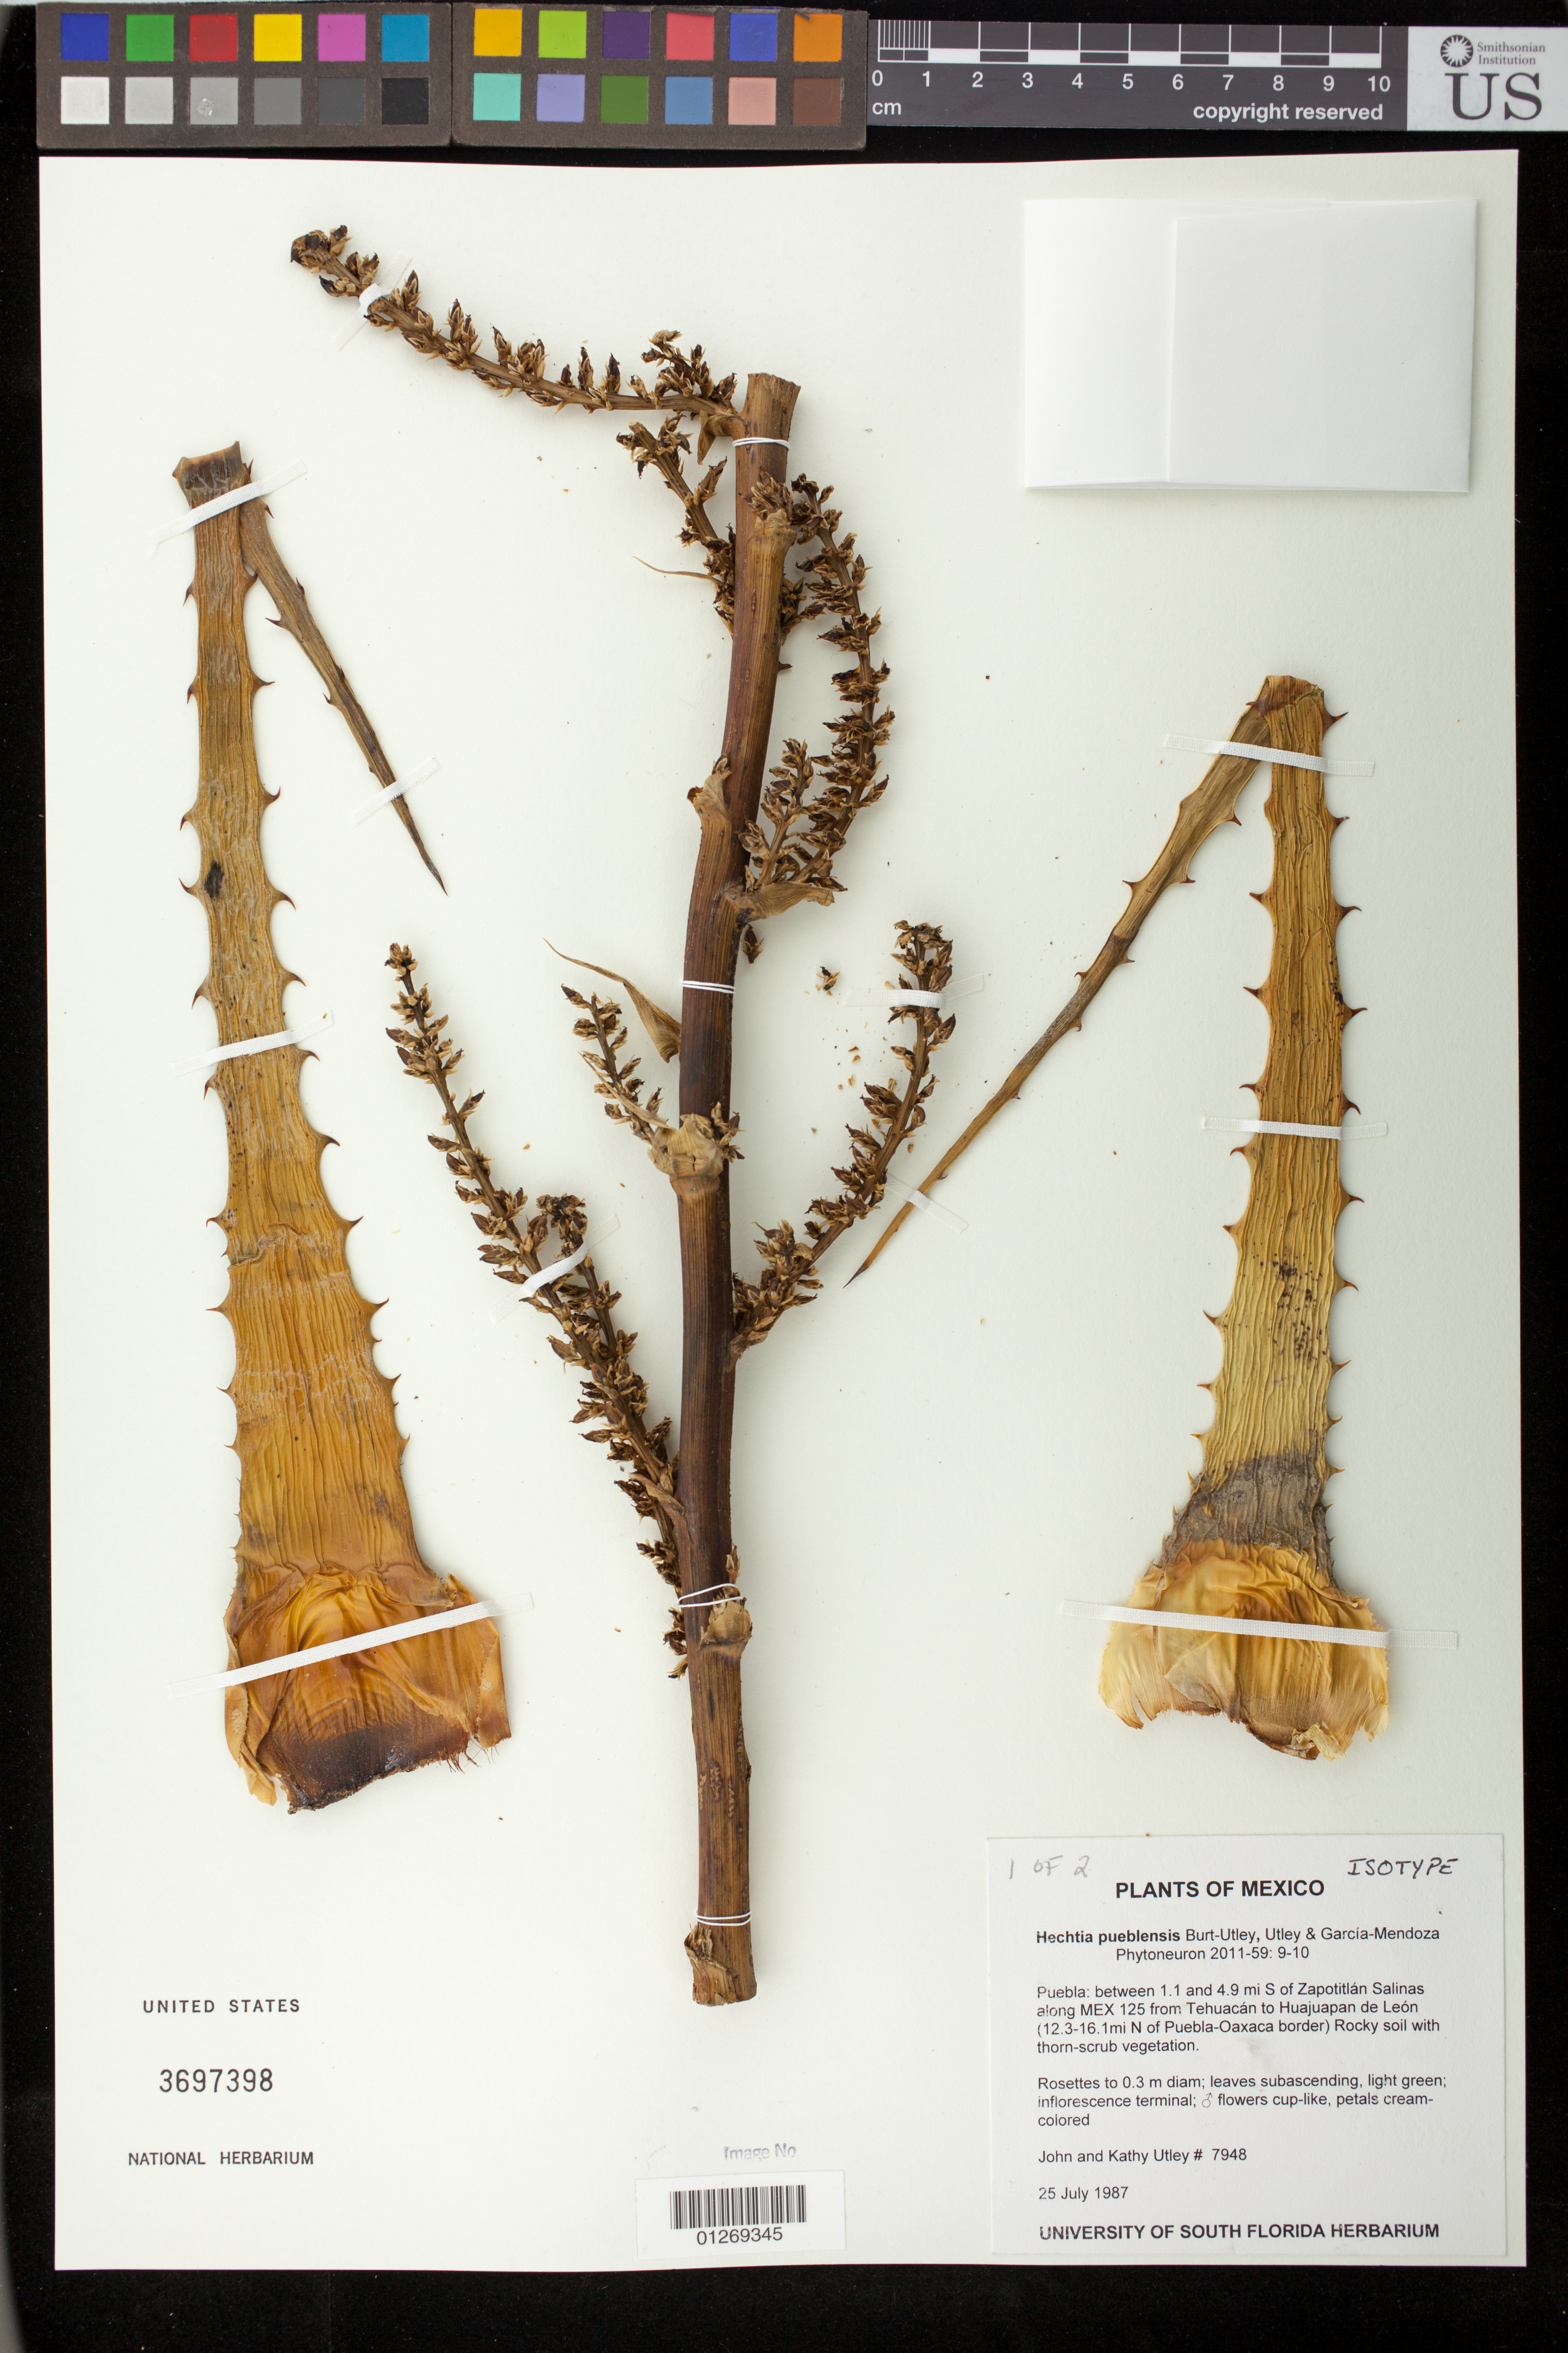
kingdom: Plantae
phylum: Tracheophyta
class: Liliopsida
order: Poales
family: Bromeliaceae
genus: Hechtia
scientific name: Hechtia pueblensis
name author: Burt-Utley et al.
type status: Isotype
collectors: J. F. Utley & K. M. Burt-Utley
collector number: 7948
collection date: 1987-07-25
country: Mexico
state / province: Puebla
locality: Puebla: between 1.1 and 4.9 mi S of Zapotitlán Salinas along MEX 125 from Tehuacán to Huajuapan de León (12.3-16.1 mi N of Puebla-Oaxaca border)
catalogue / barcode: US 3697398